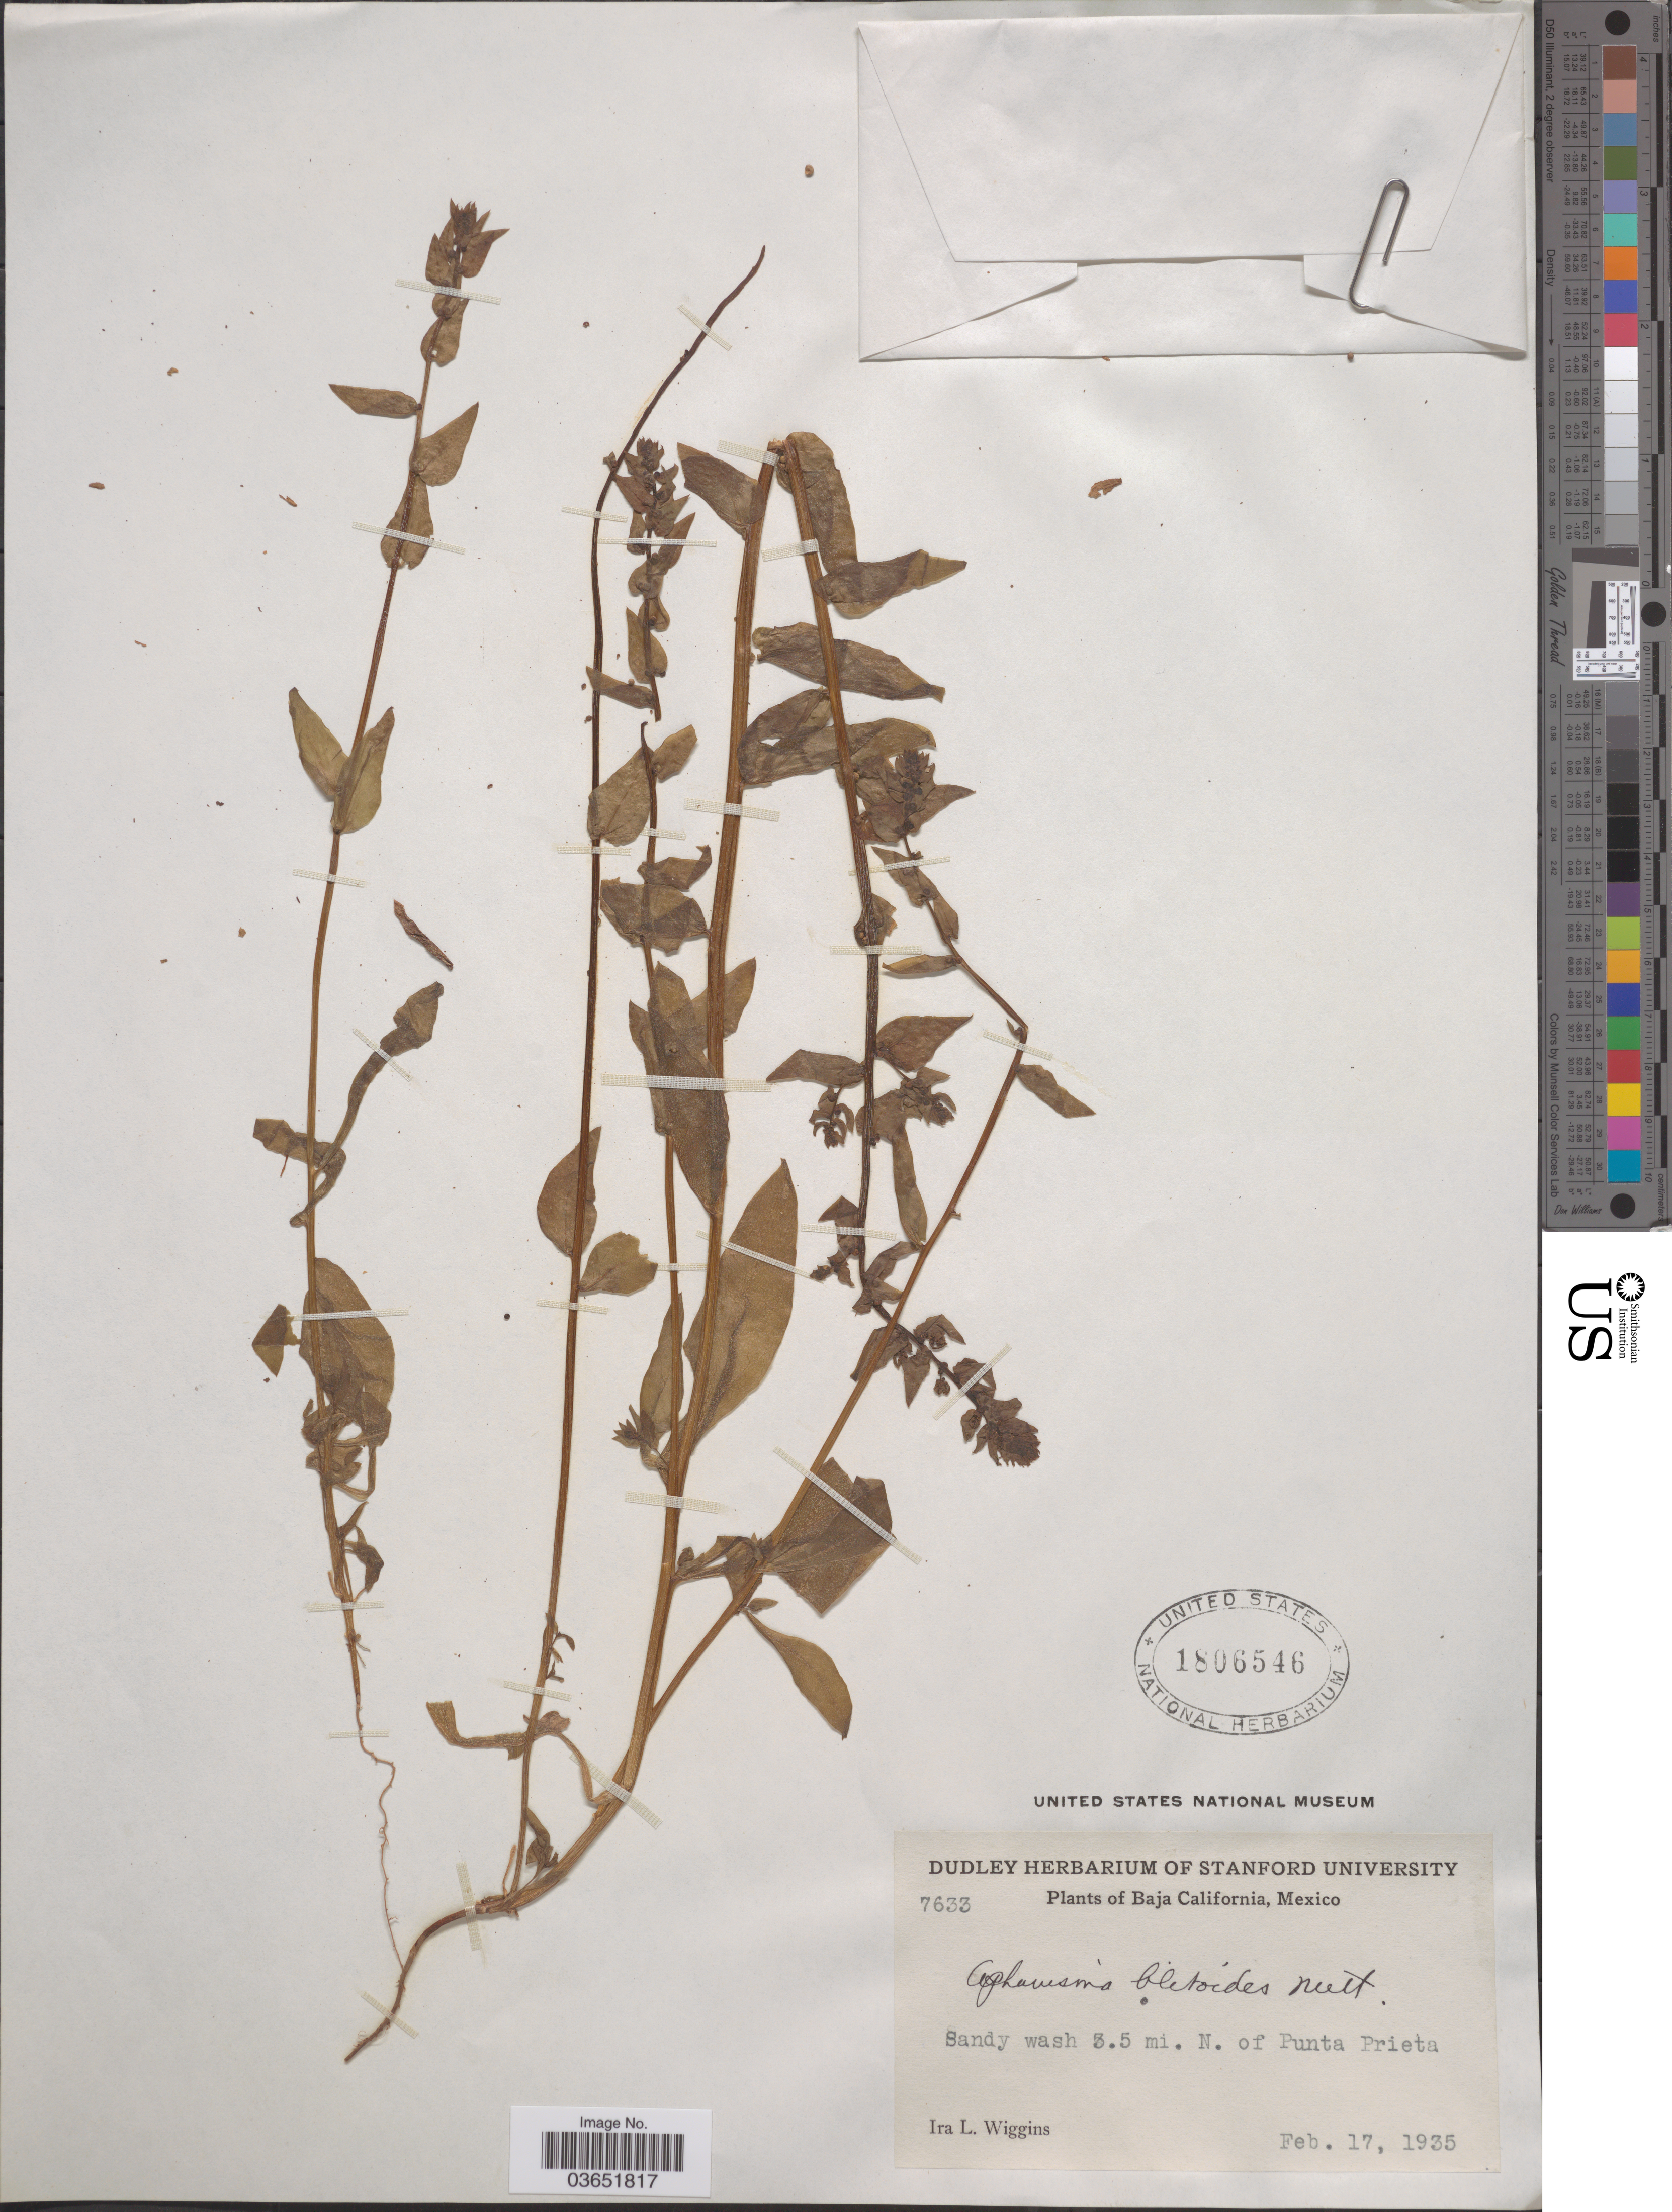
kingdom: Plantae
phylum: Tracheophyta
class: Magnoliopsida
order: Caryophyllales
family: Amaranthaceae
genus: Aphanisma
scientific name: Aphanisma blitoides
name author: Nutt. ex Moq.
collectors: I. L. Wiggins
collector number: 7633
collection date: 1935-02-17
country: Mexico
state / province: Baja California Norte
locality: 3.5 mi. N. of Punta Prieta.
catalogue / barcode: US 1806546